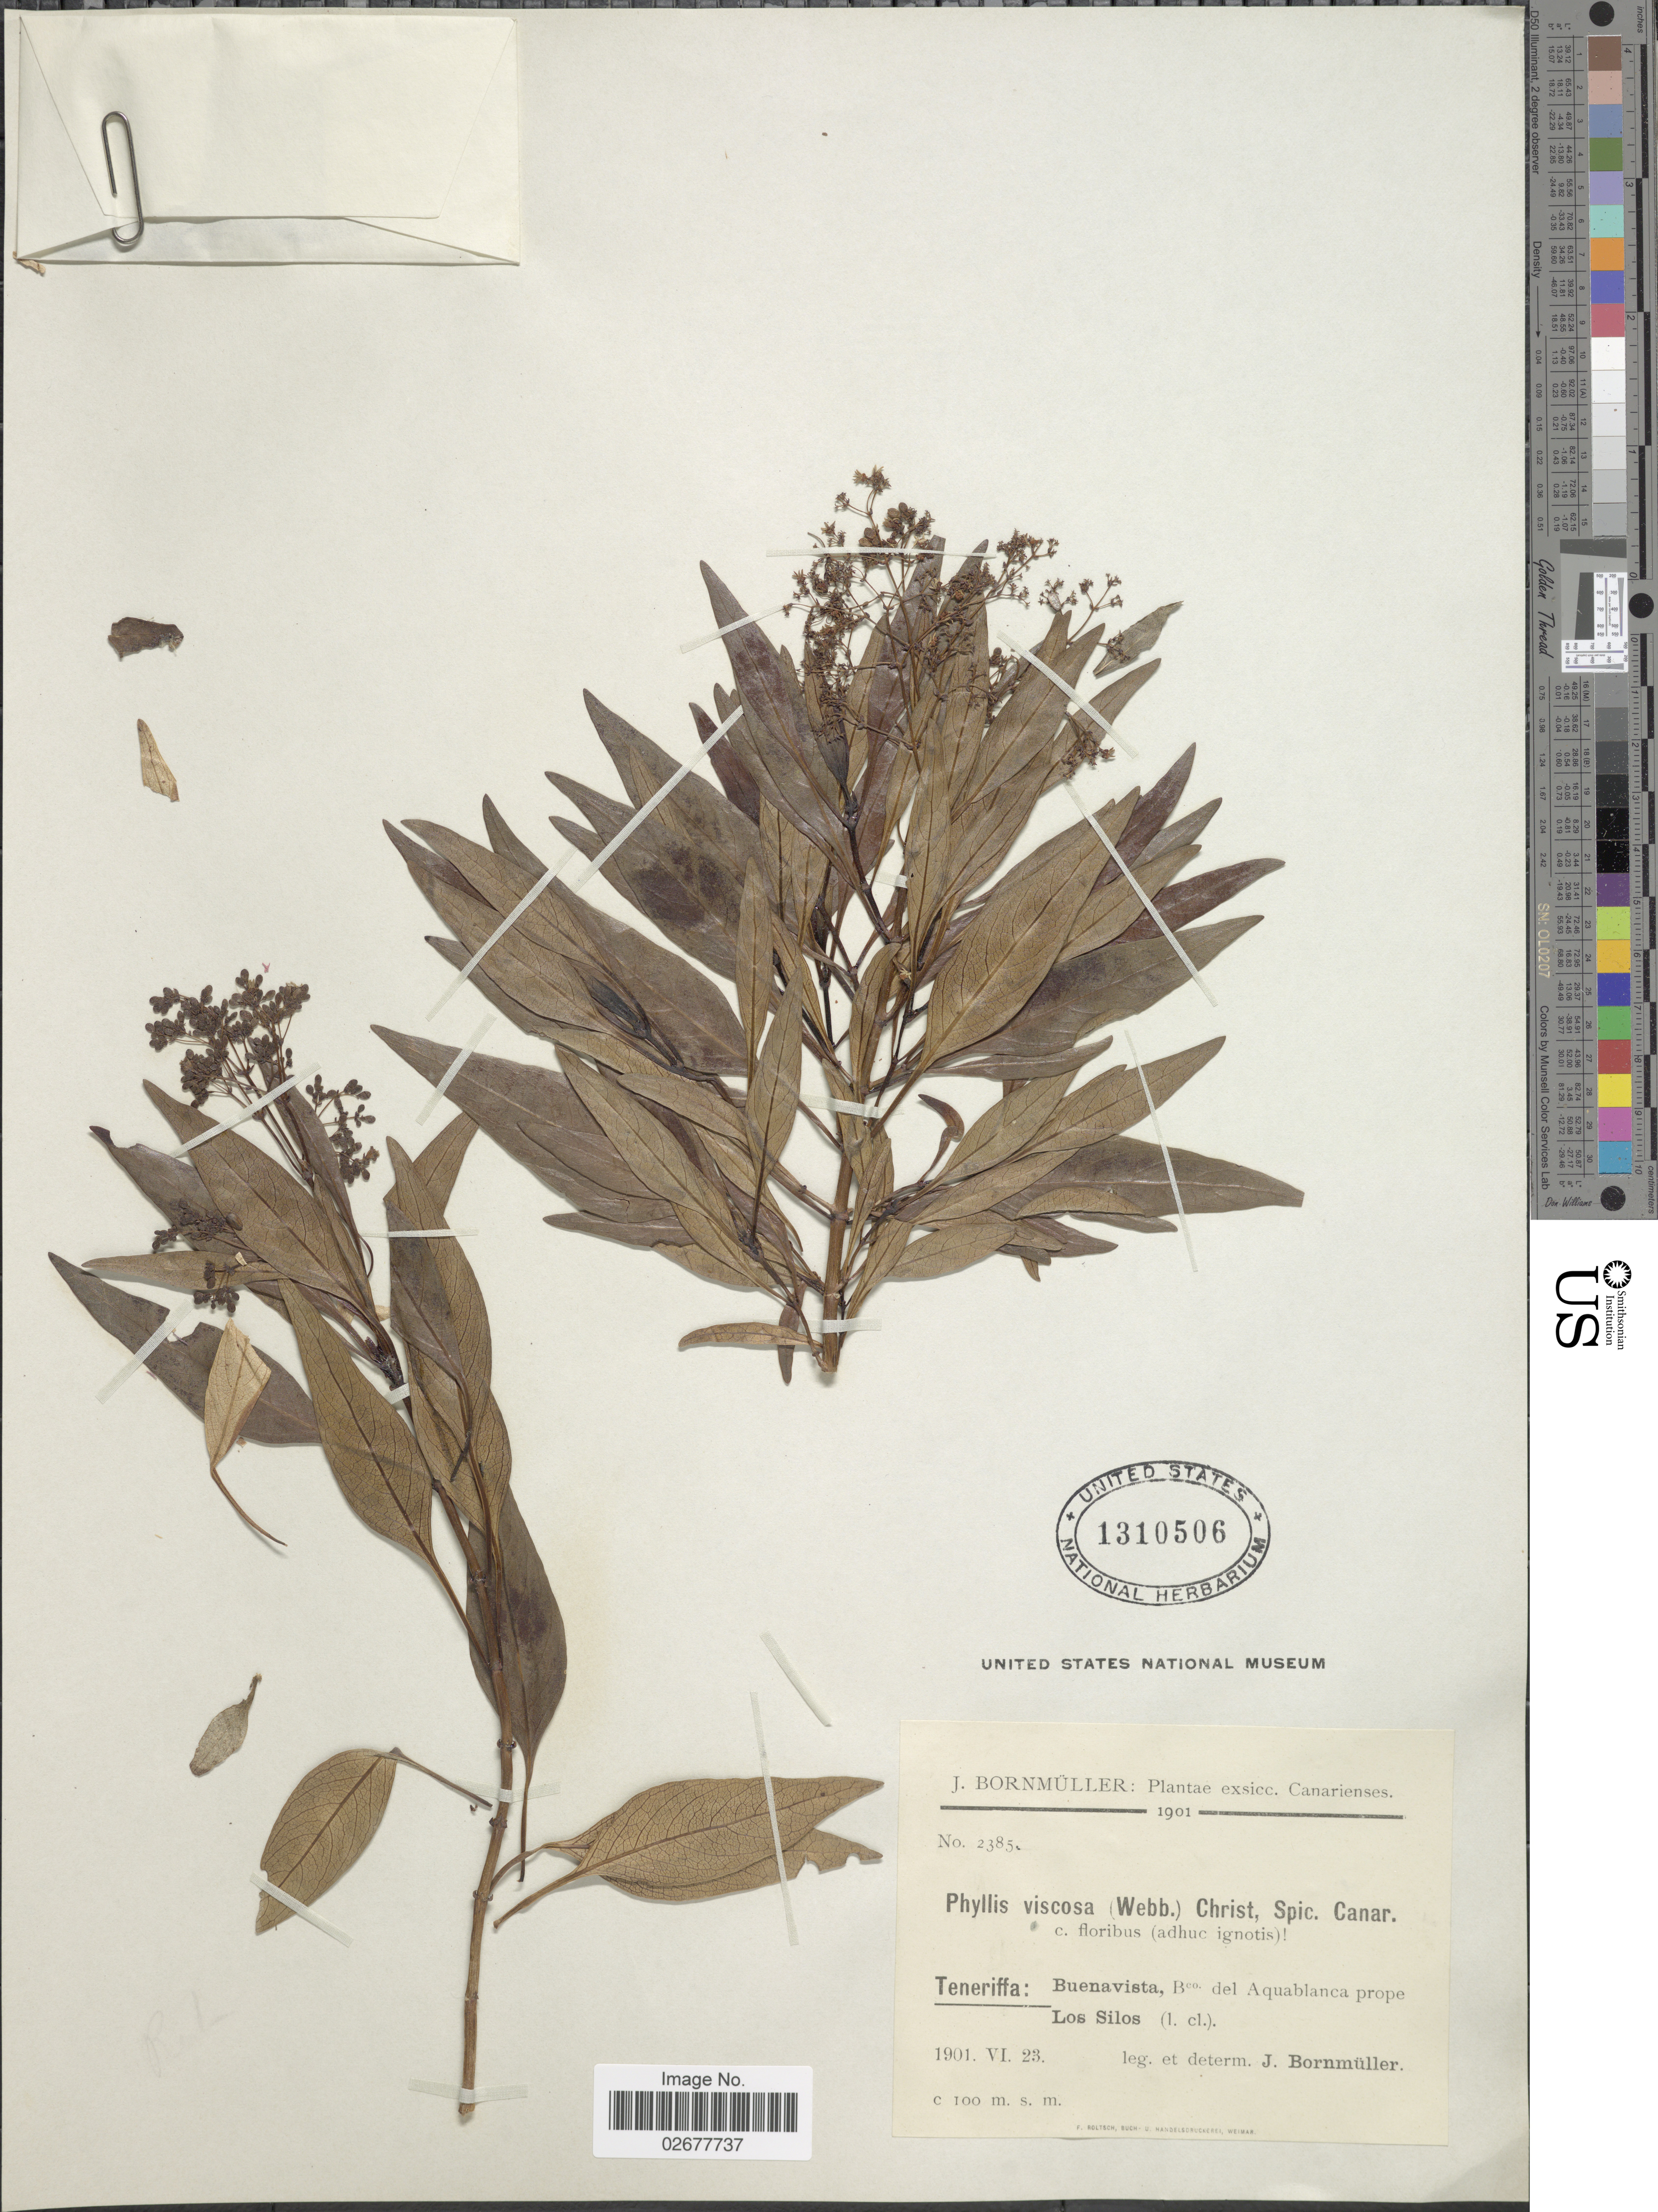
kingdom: Plantae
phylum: Tracheophyta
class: Magnoliopsida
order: Gentianales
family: Rubiaceae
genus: Phyllis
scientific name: Phyllis viscosa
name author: Webb ex Christ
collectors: J. Bornmüller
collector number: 2385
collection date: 1901-06-23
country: Spain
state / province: Canarias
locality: Canarienses. Teneriffa: Buenavista, Bco. del Aquablanca prope Los Silos.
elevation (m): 100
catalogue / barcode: US 1310506